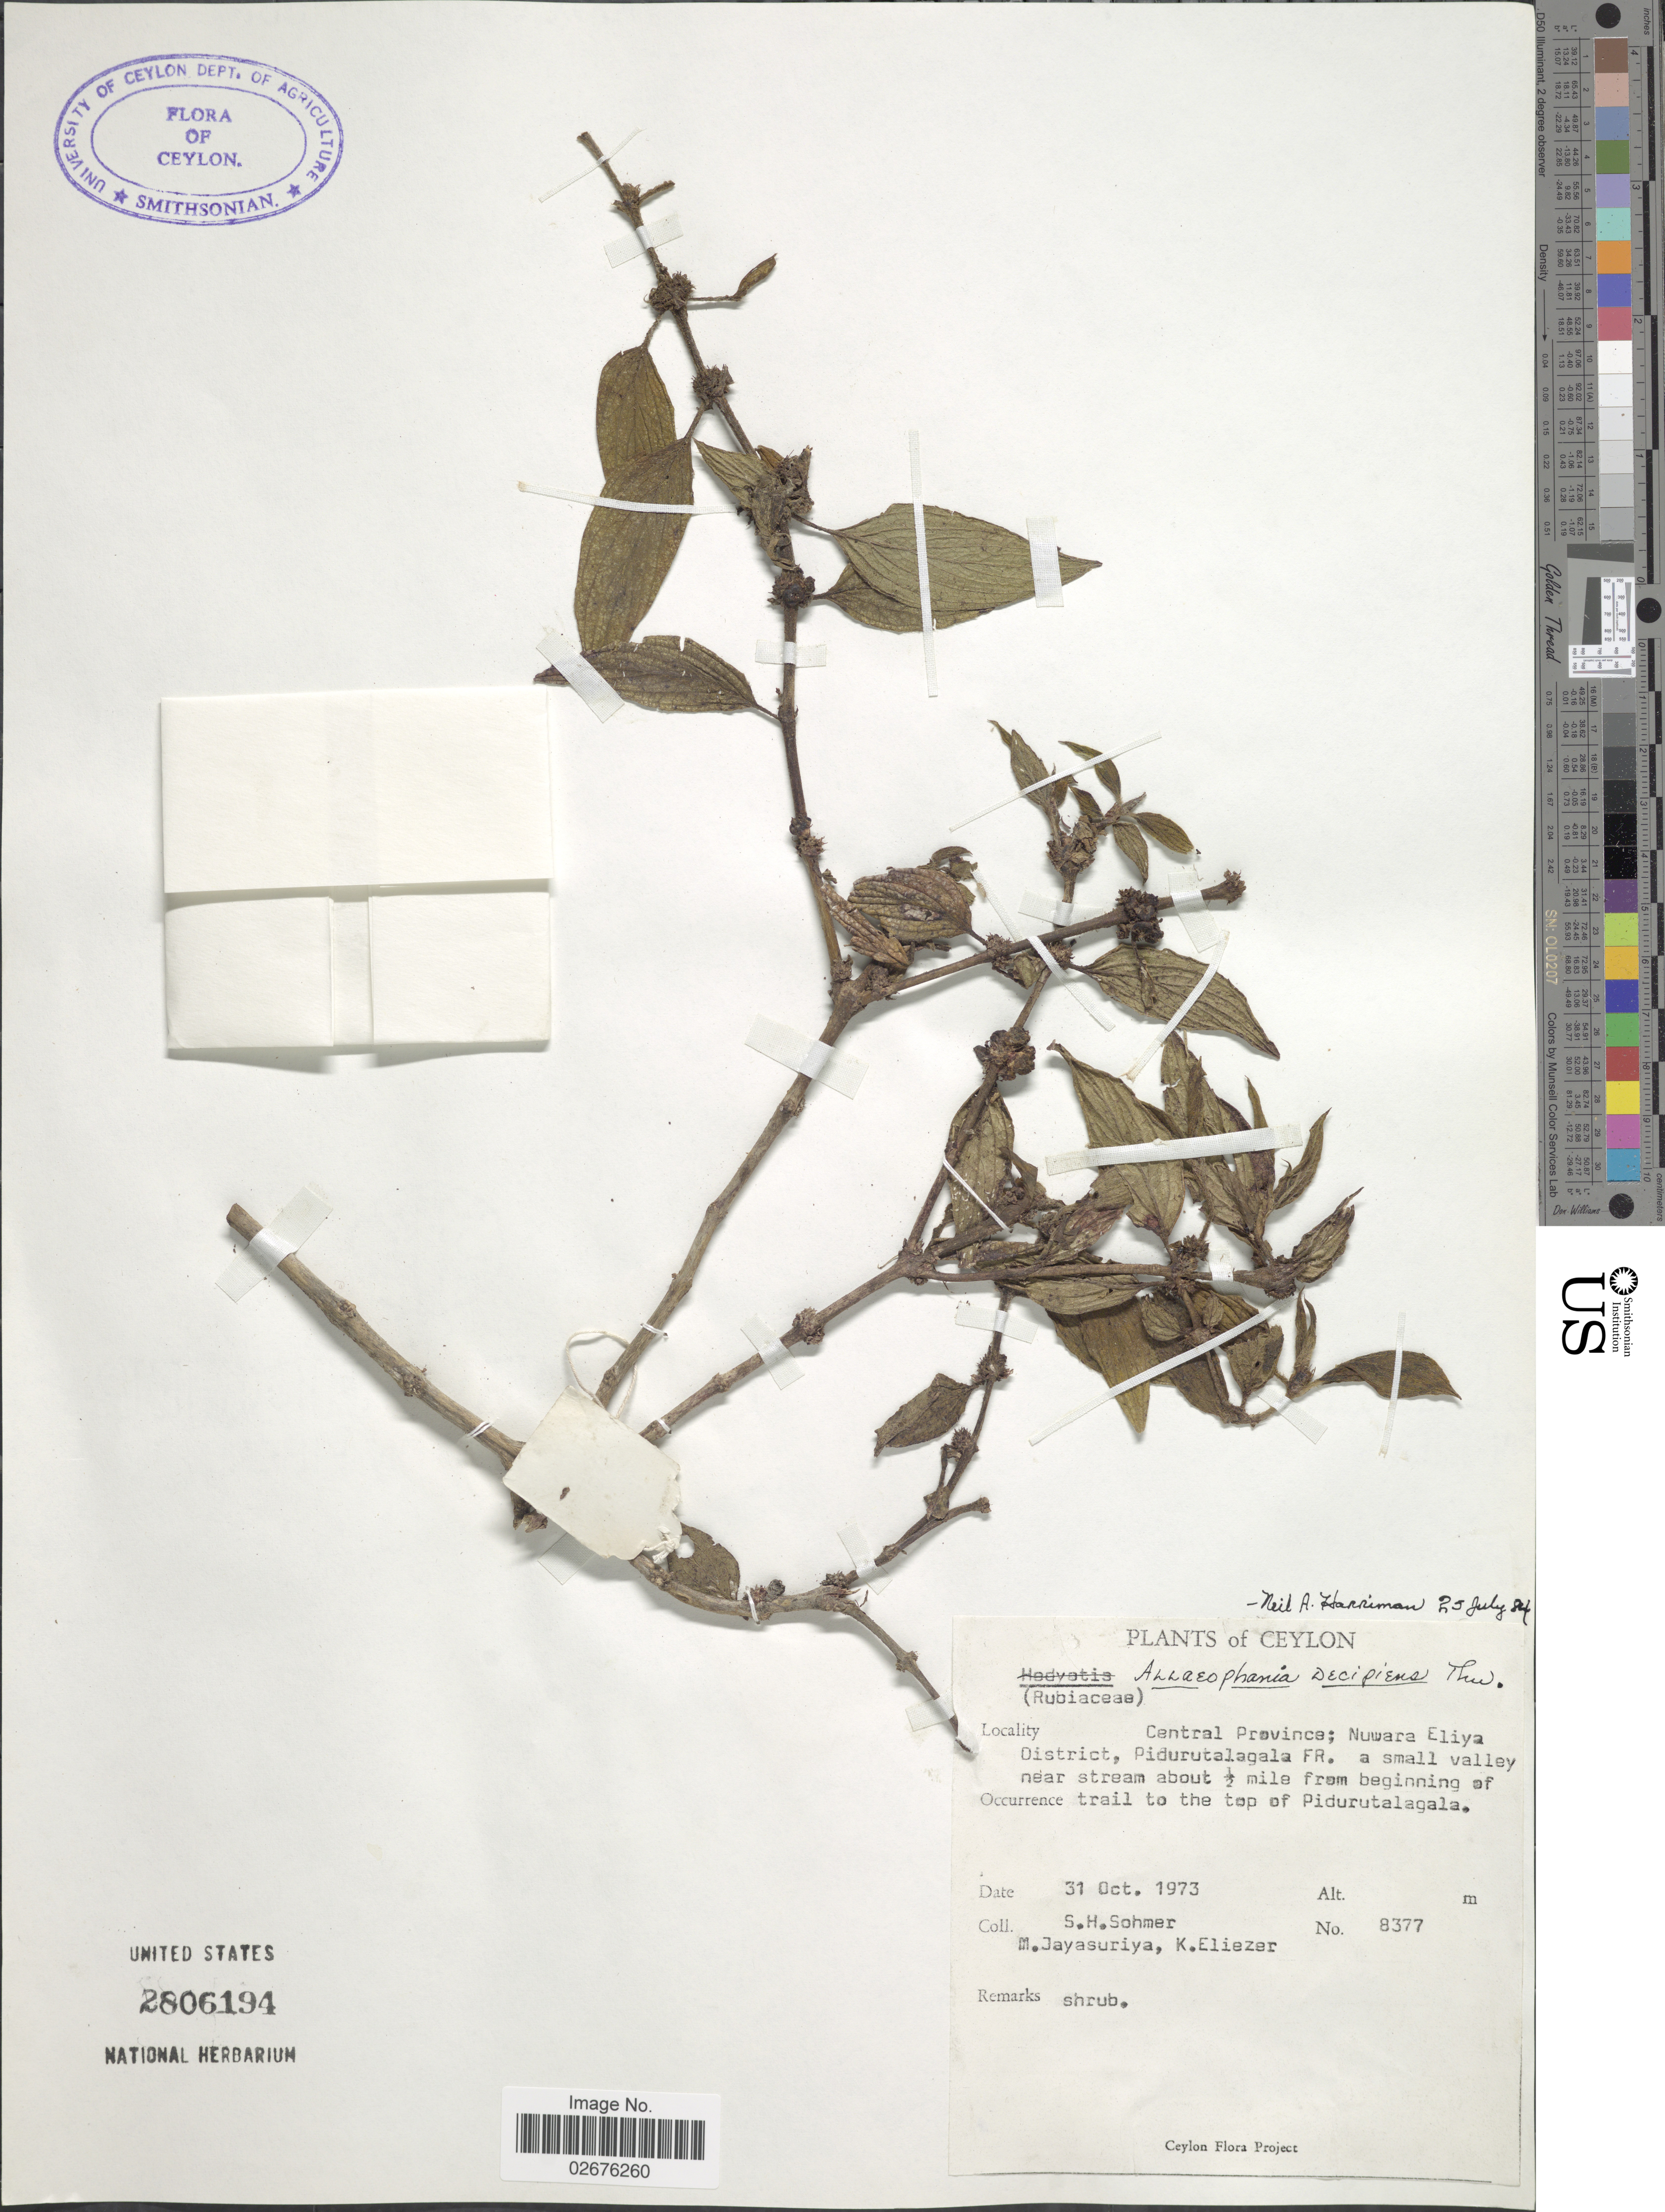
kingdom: Plantae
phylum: Tracheophyta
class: Magnoliopsida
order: Gentianales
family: Rubiaceae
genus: Allaeophania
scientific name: Allaeophania decipiens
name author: Thwaites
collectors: S. H. Sohmer, M. Jayasuriya & K. Eliezer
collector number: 8377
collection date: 1973-10-31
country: Sri Lanka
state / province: Central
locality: Ceylon. Nuwara Eliya District, Pidurutalagala FR.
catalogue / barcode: US 2806194